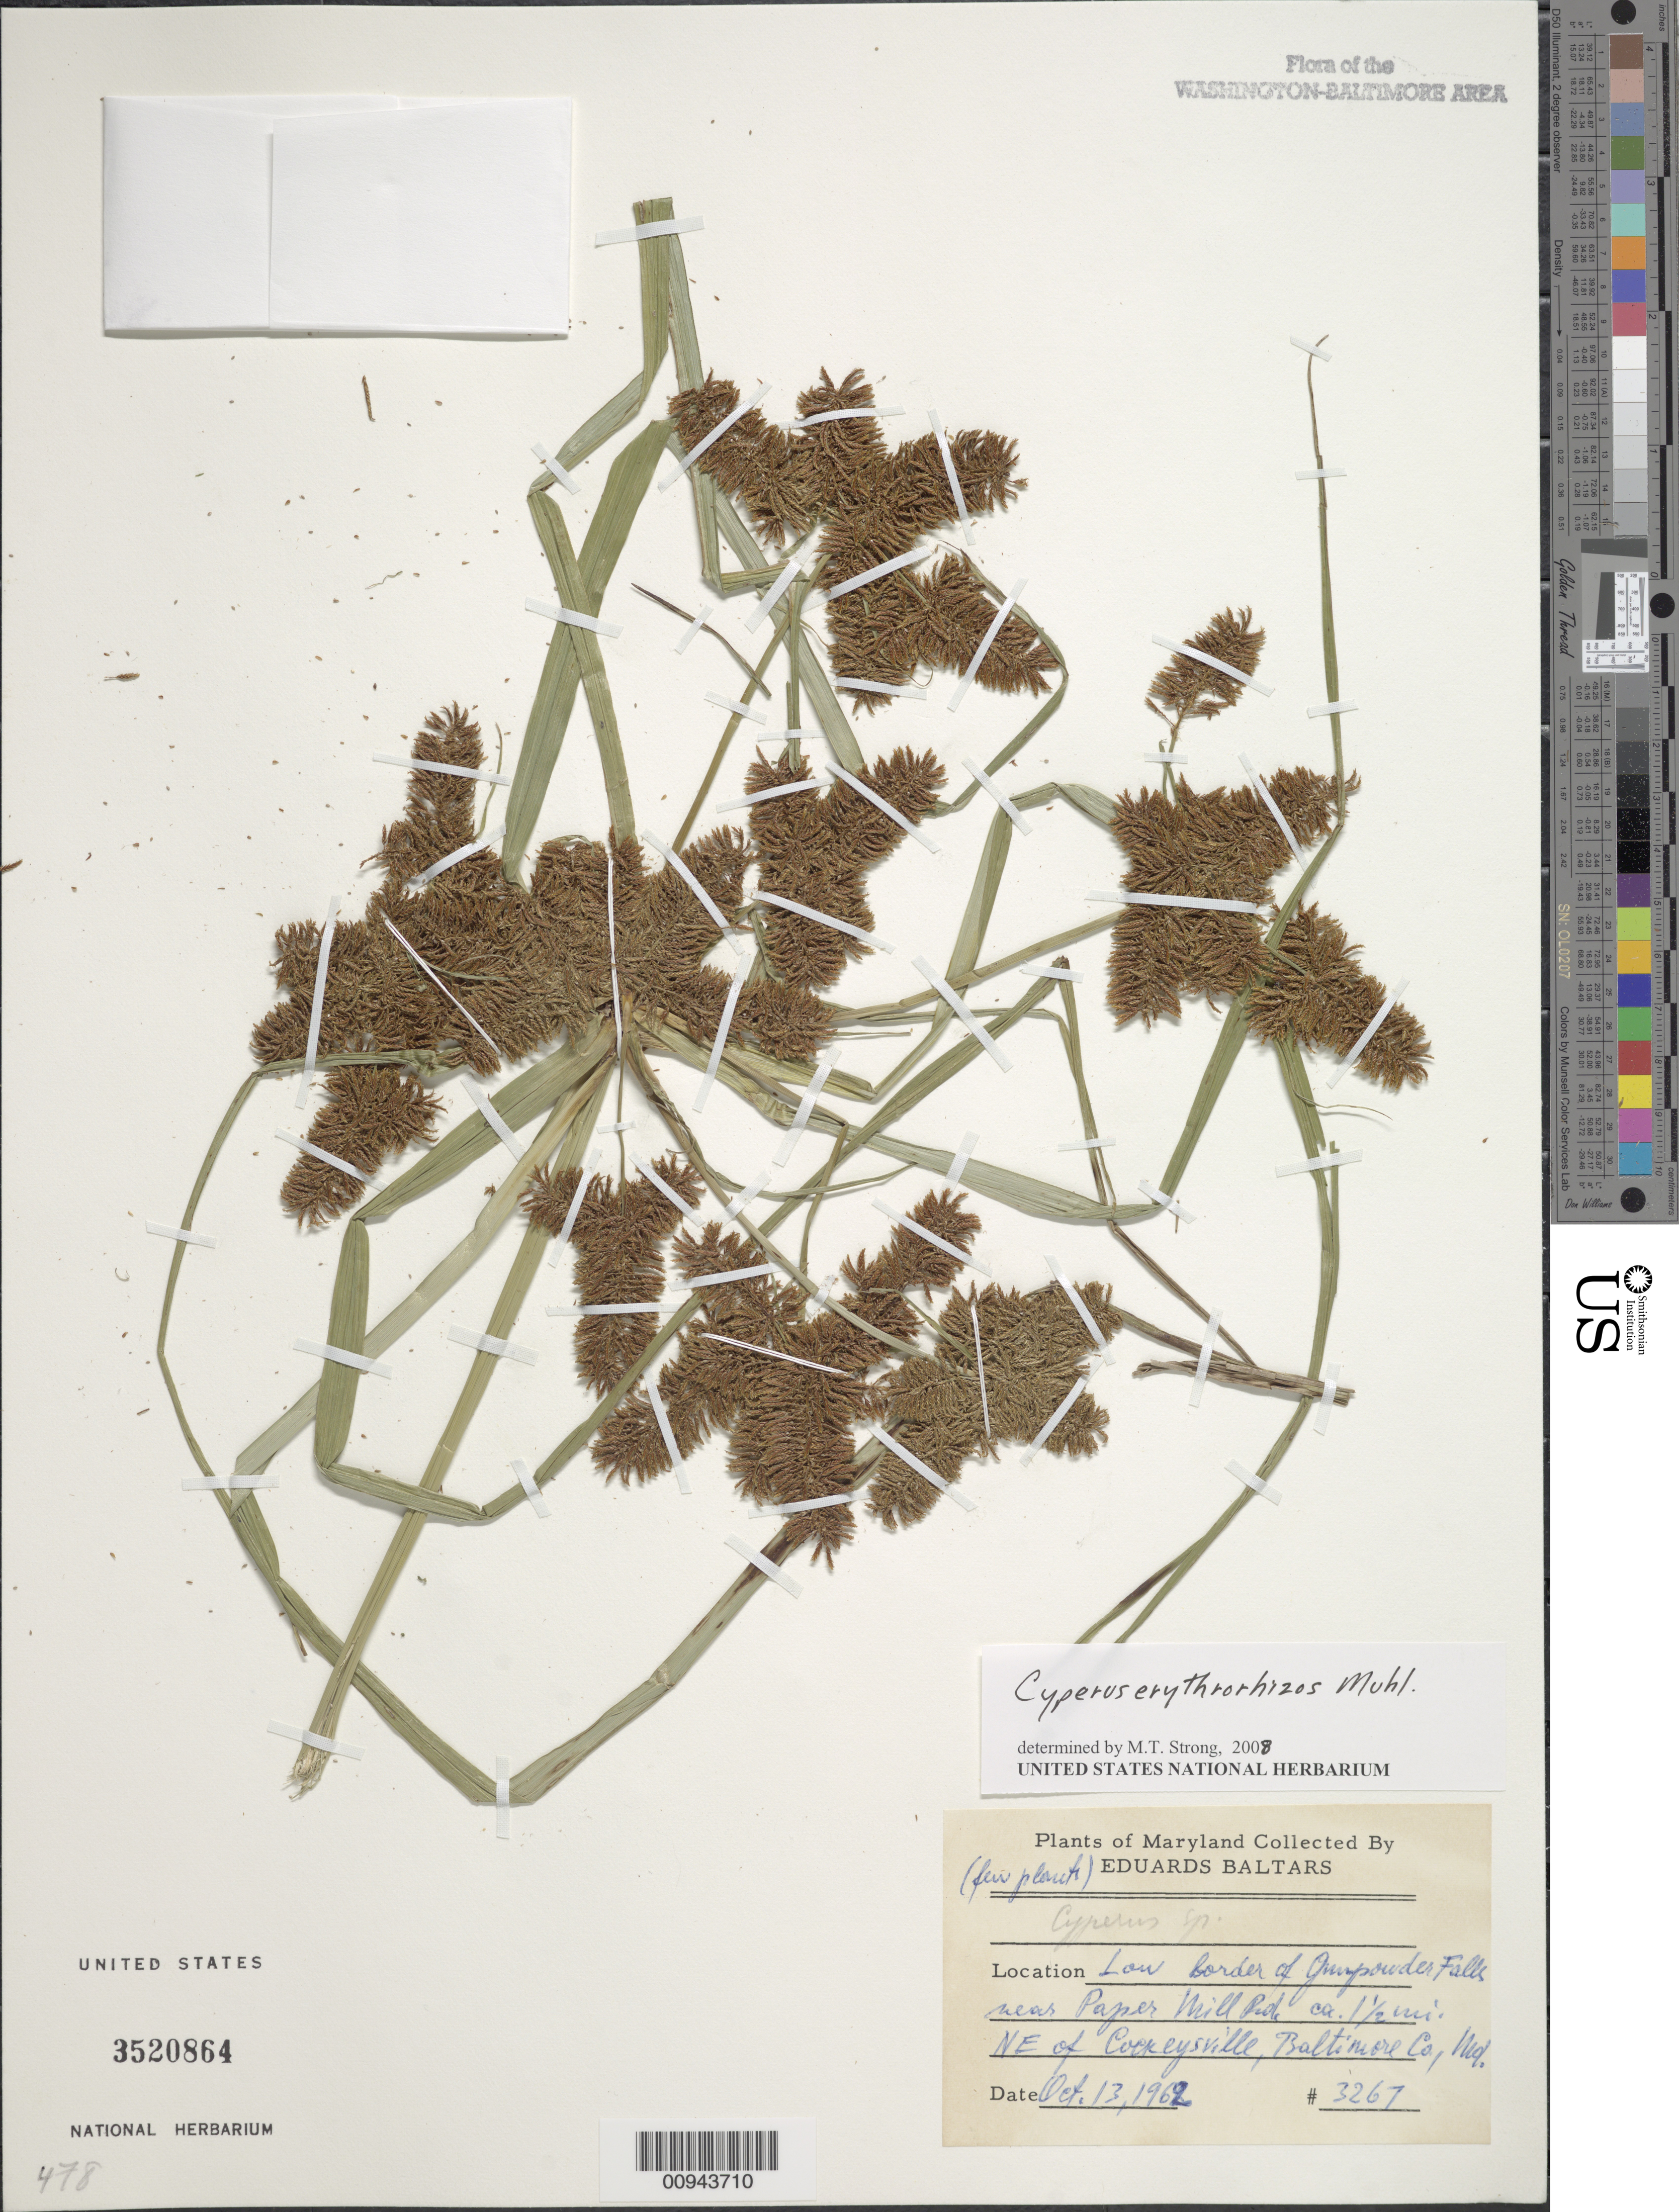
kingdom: Plantae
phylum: Tracheophyta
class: Liliopsida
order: Poales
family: Cyperaceae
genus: Cyperus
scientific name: Cyperus erythrorhizos Muhl.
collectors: E. Baltars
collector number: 3267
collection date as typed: Oct. 13, 1962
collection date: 1962-10-13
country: United States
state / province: Maryland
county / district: Baltimore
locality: Gunpowder Falls near Paper Mill Road ca. 1.5 miles NE of Cockeysville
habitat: low border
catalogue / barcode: US 3520864